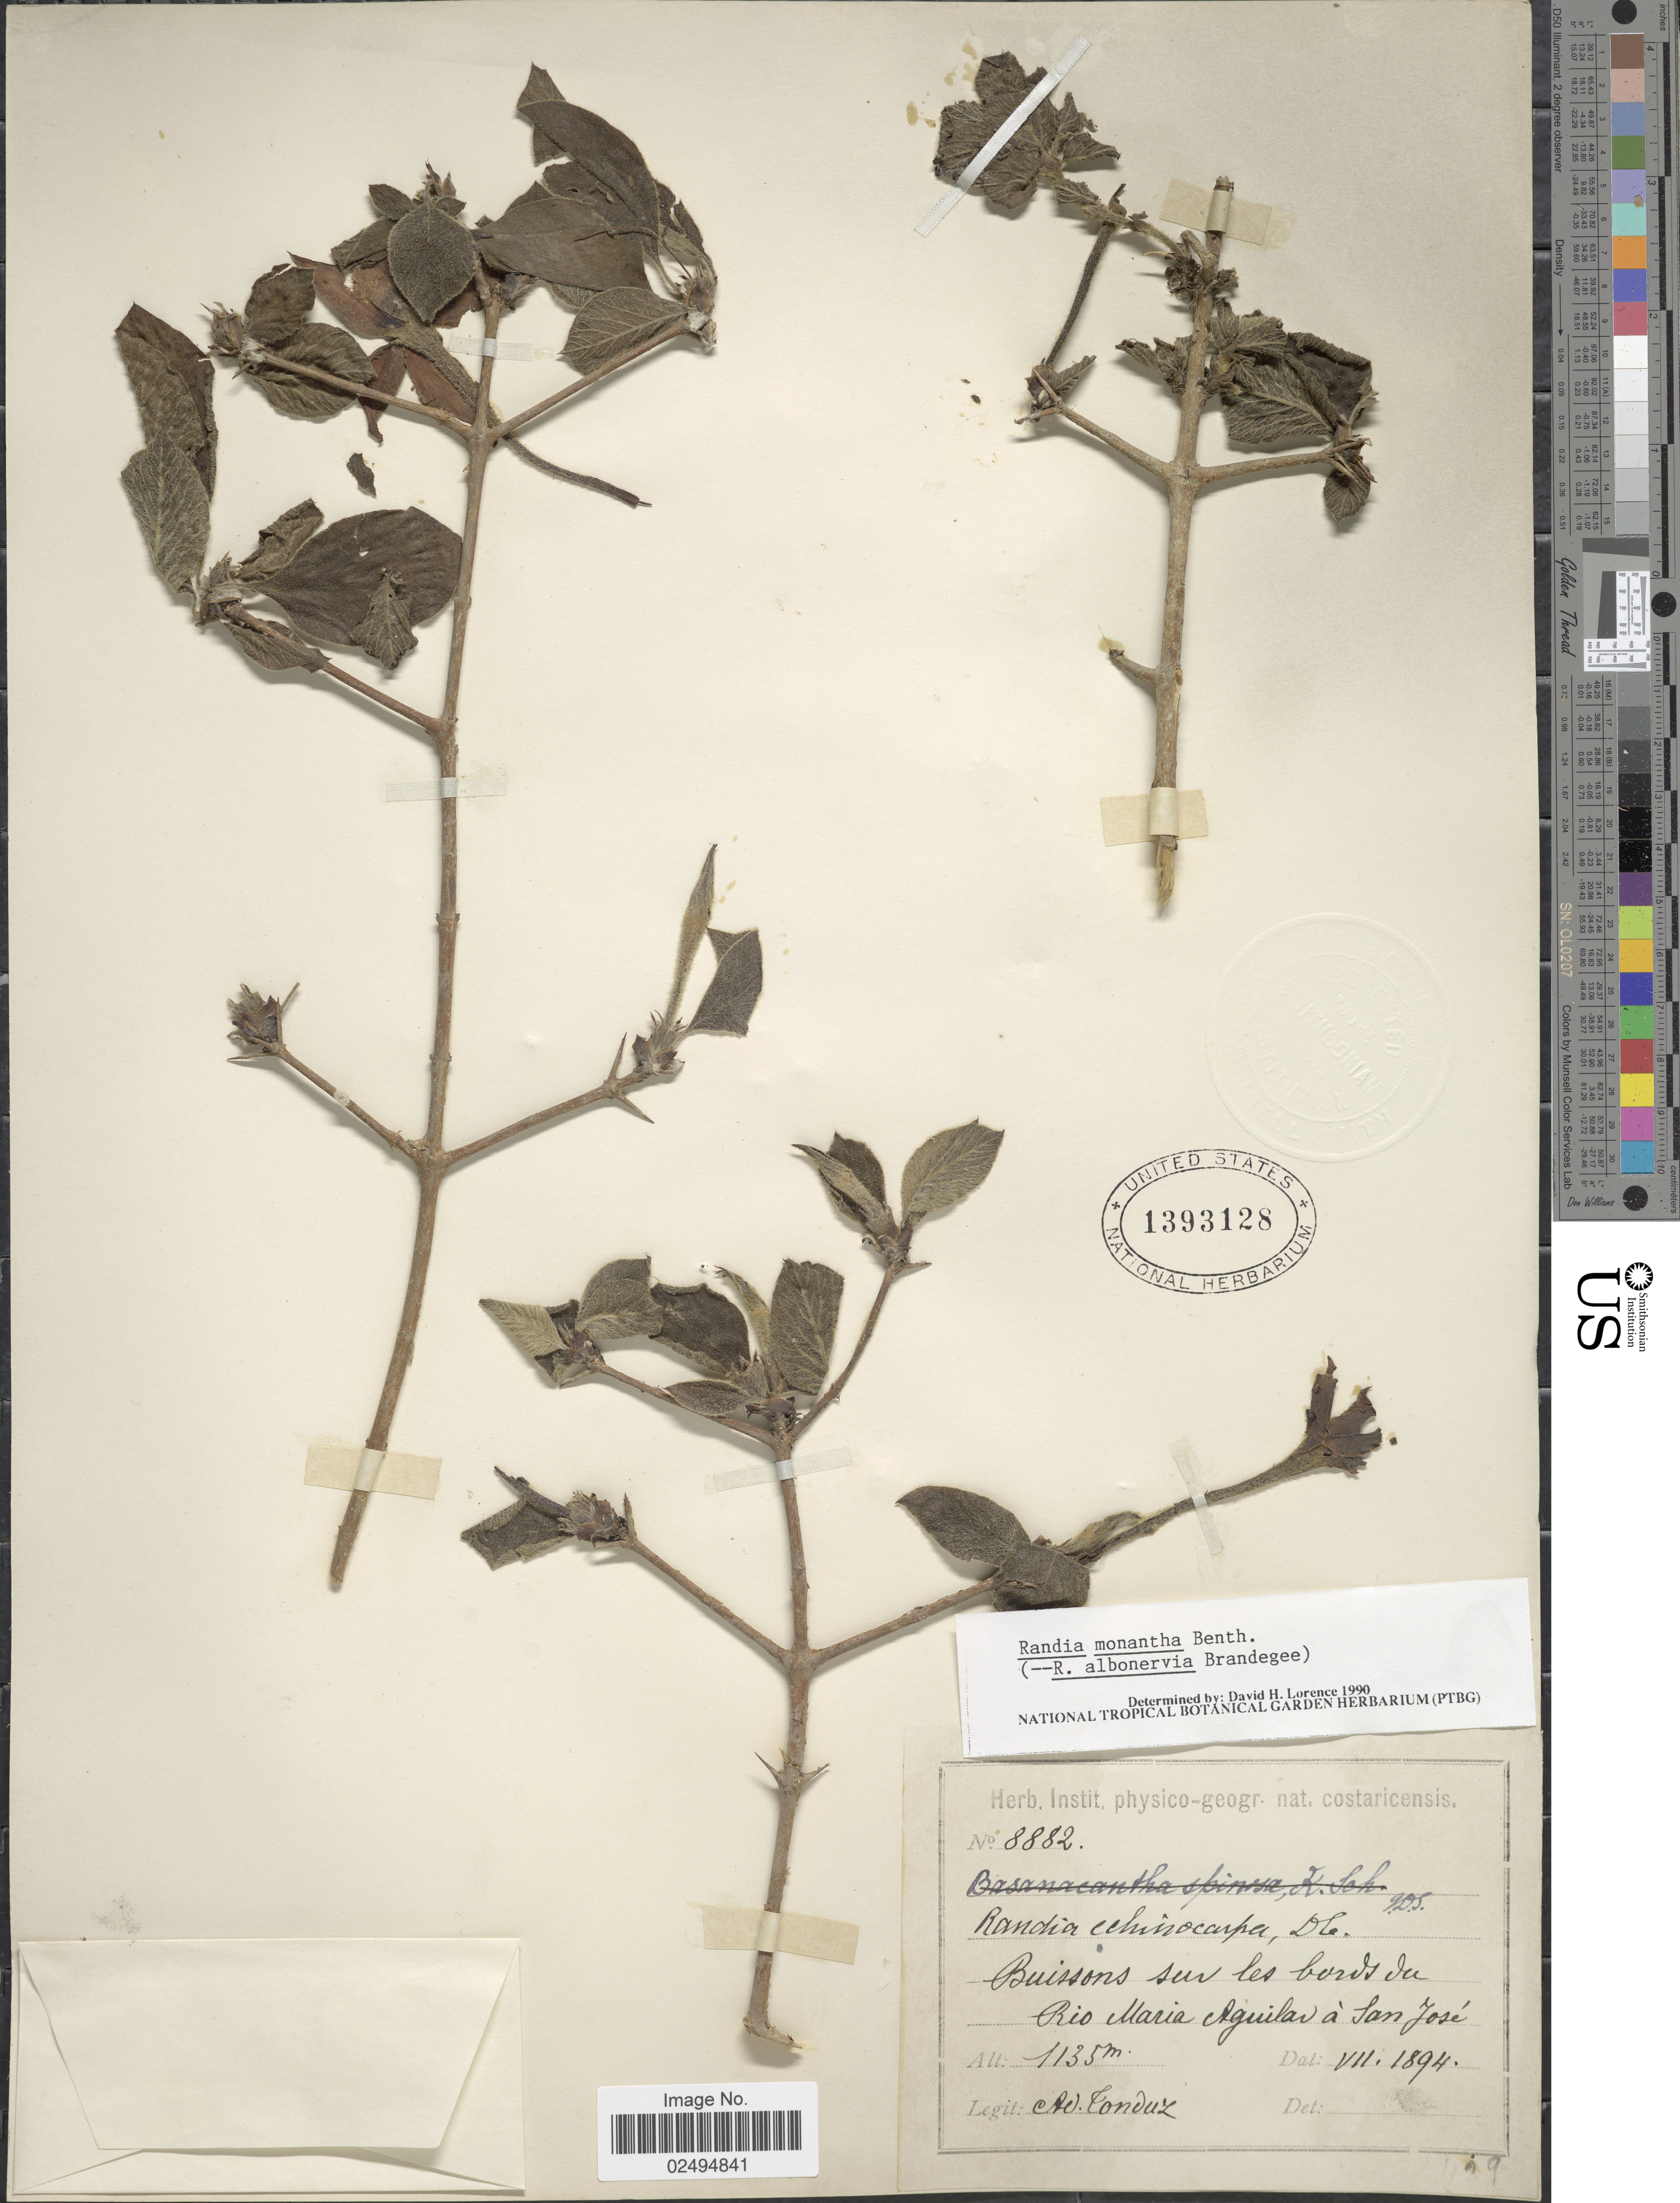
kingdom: Plantae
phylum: Tracheophyta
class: Magnoliopsida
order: Gentianales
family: Rubiaceae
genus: Randia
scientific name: Randia monantha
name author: Benth.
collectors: A. Tonduz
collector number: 882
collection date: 1894-08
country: Costa Rica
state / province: San José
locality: Buissons sur les bords du Rio Maria Aguilar a San Jose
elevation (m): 1135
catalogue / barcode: US 1393128